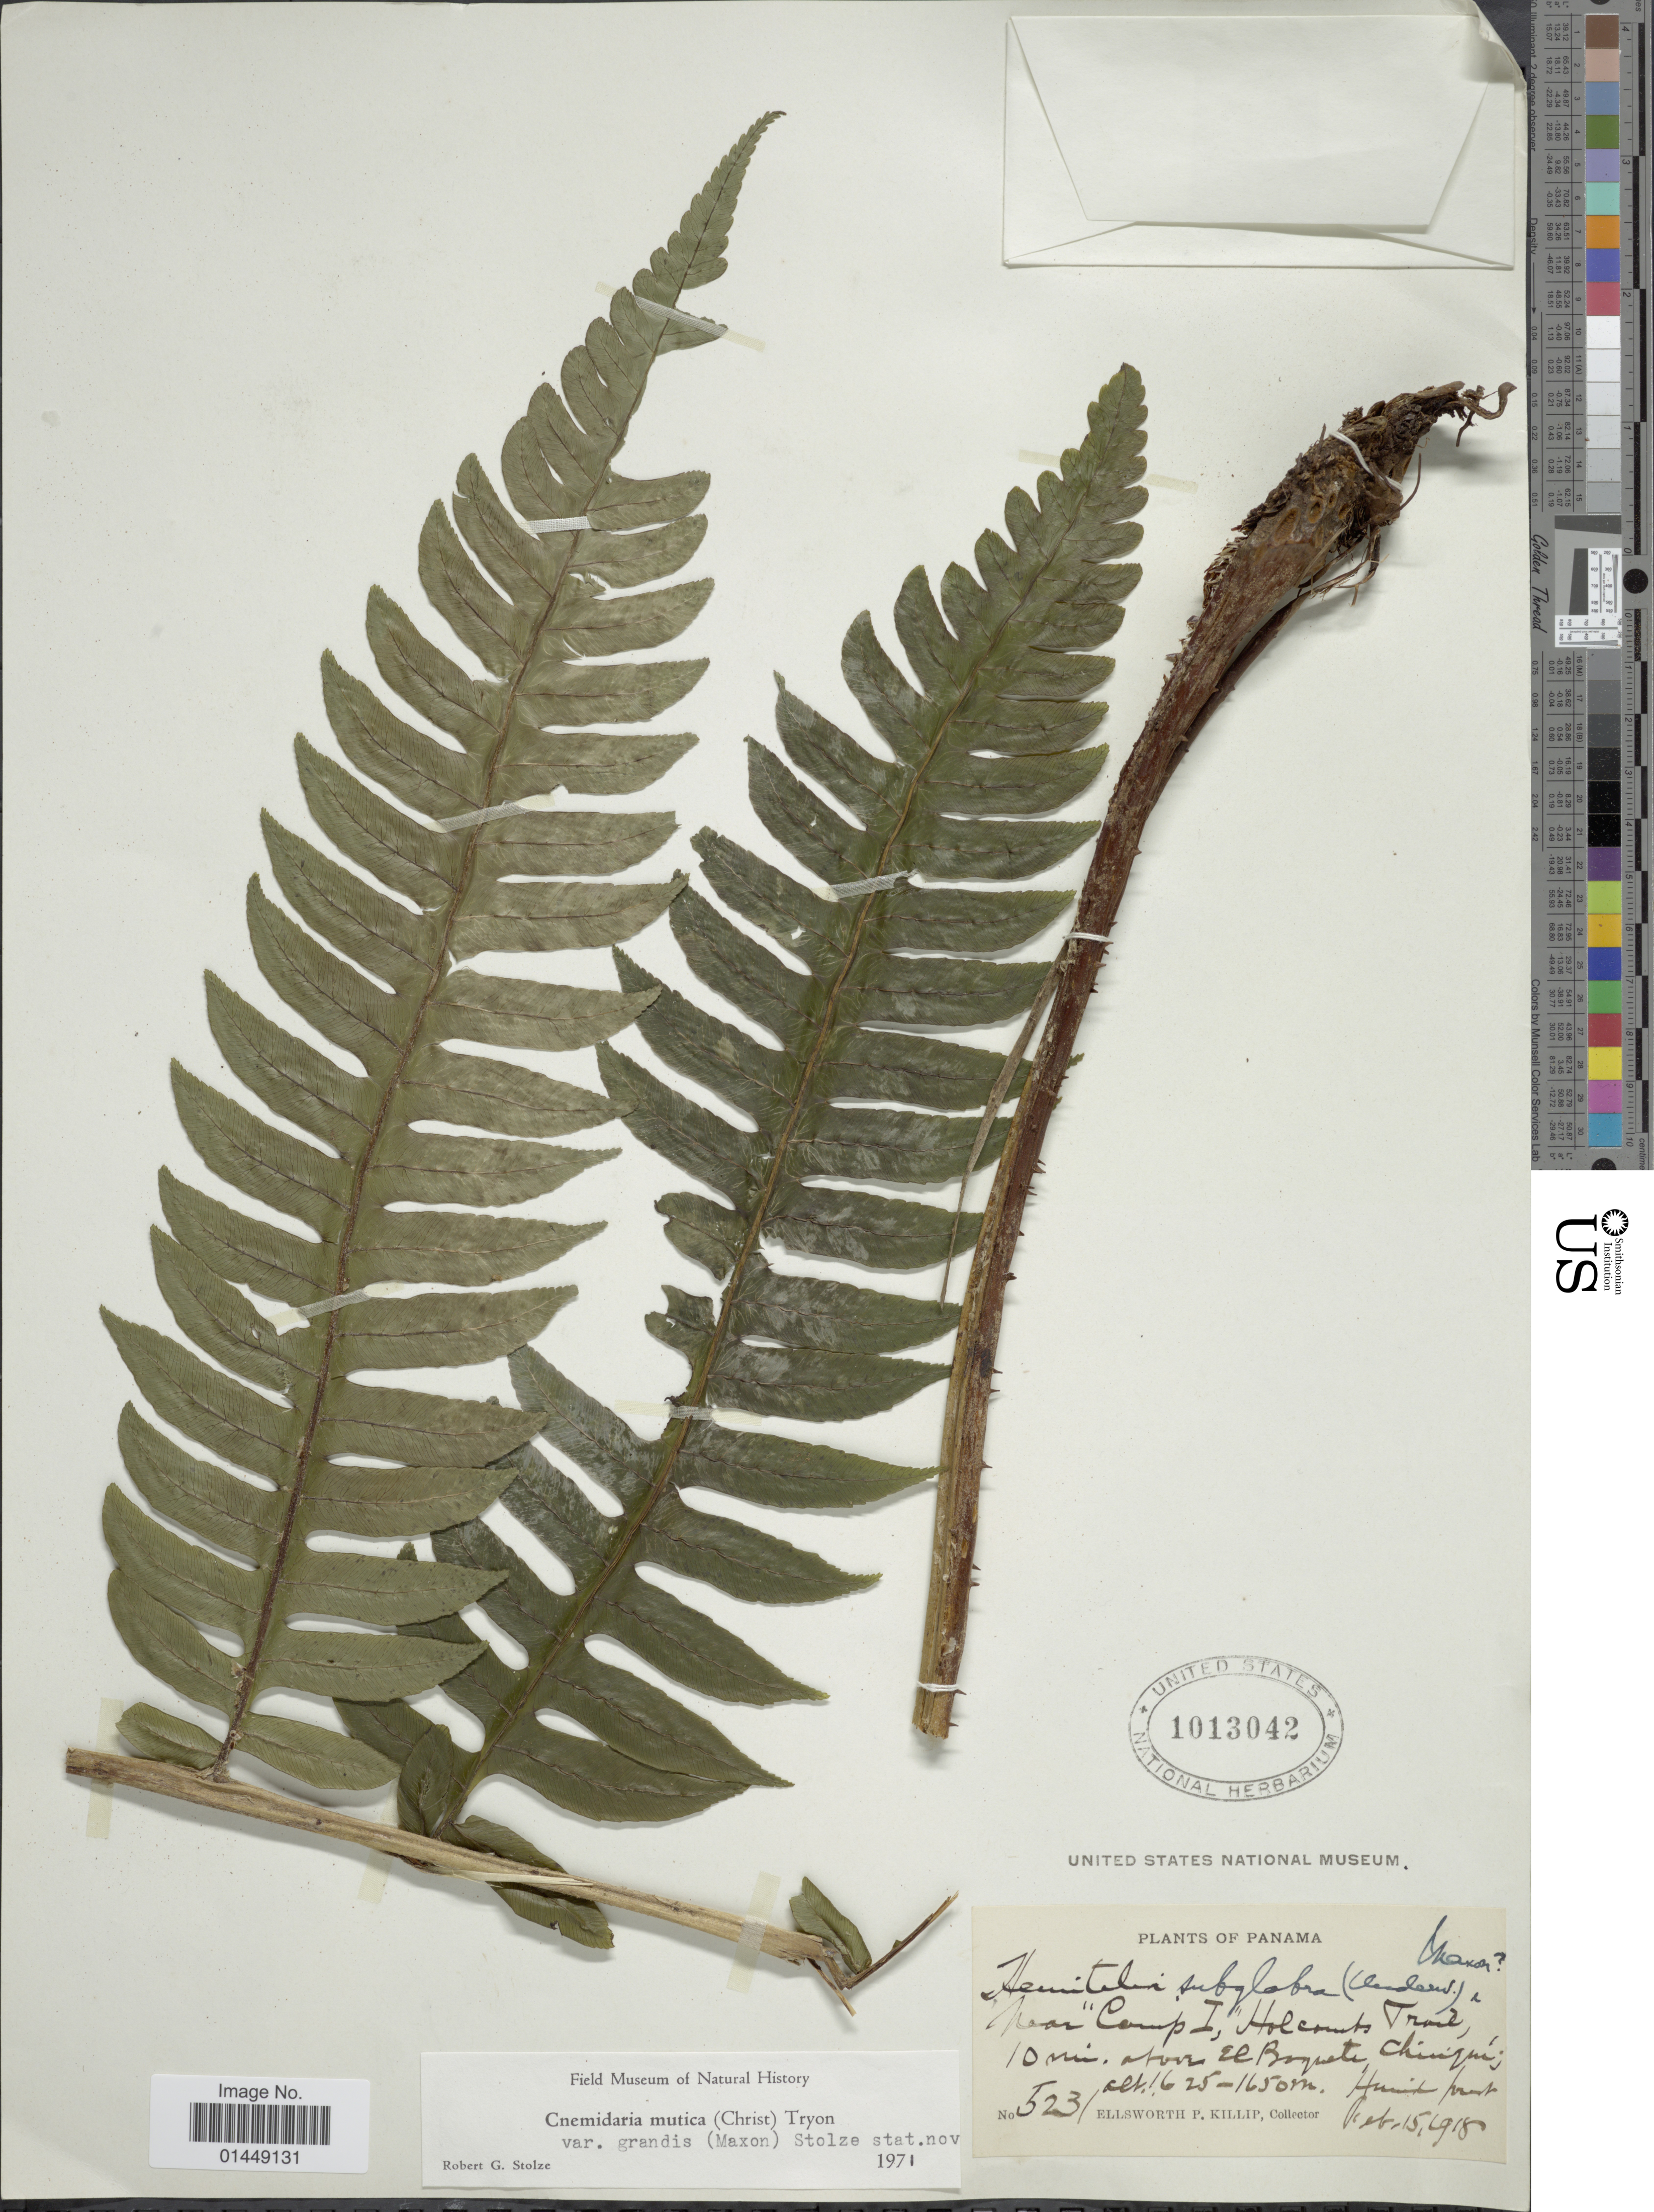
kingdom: Plantae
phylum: Tracheophyta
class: Polypodiopsida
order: Cyatheales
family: Cyatheaceae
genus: Cyathea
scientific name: Cyathea mutica var. grandis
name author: (Maxon) Lehnert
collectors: E. P. Killip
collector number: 5231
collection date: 1918-02-15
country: Panama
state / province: Chiriqui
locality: Near "camp I", Holcombs Trail, 10 mi. above El Boquete, Chiriquí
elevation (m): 1625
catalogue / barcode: US 1013042